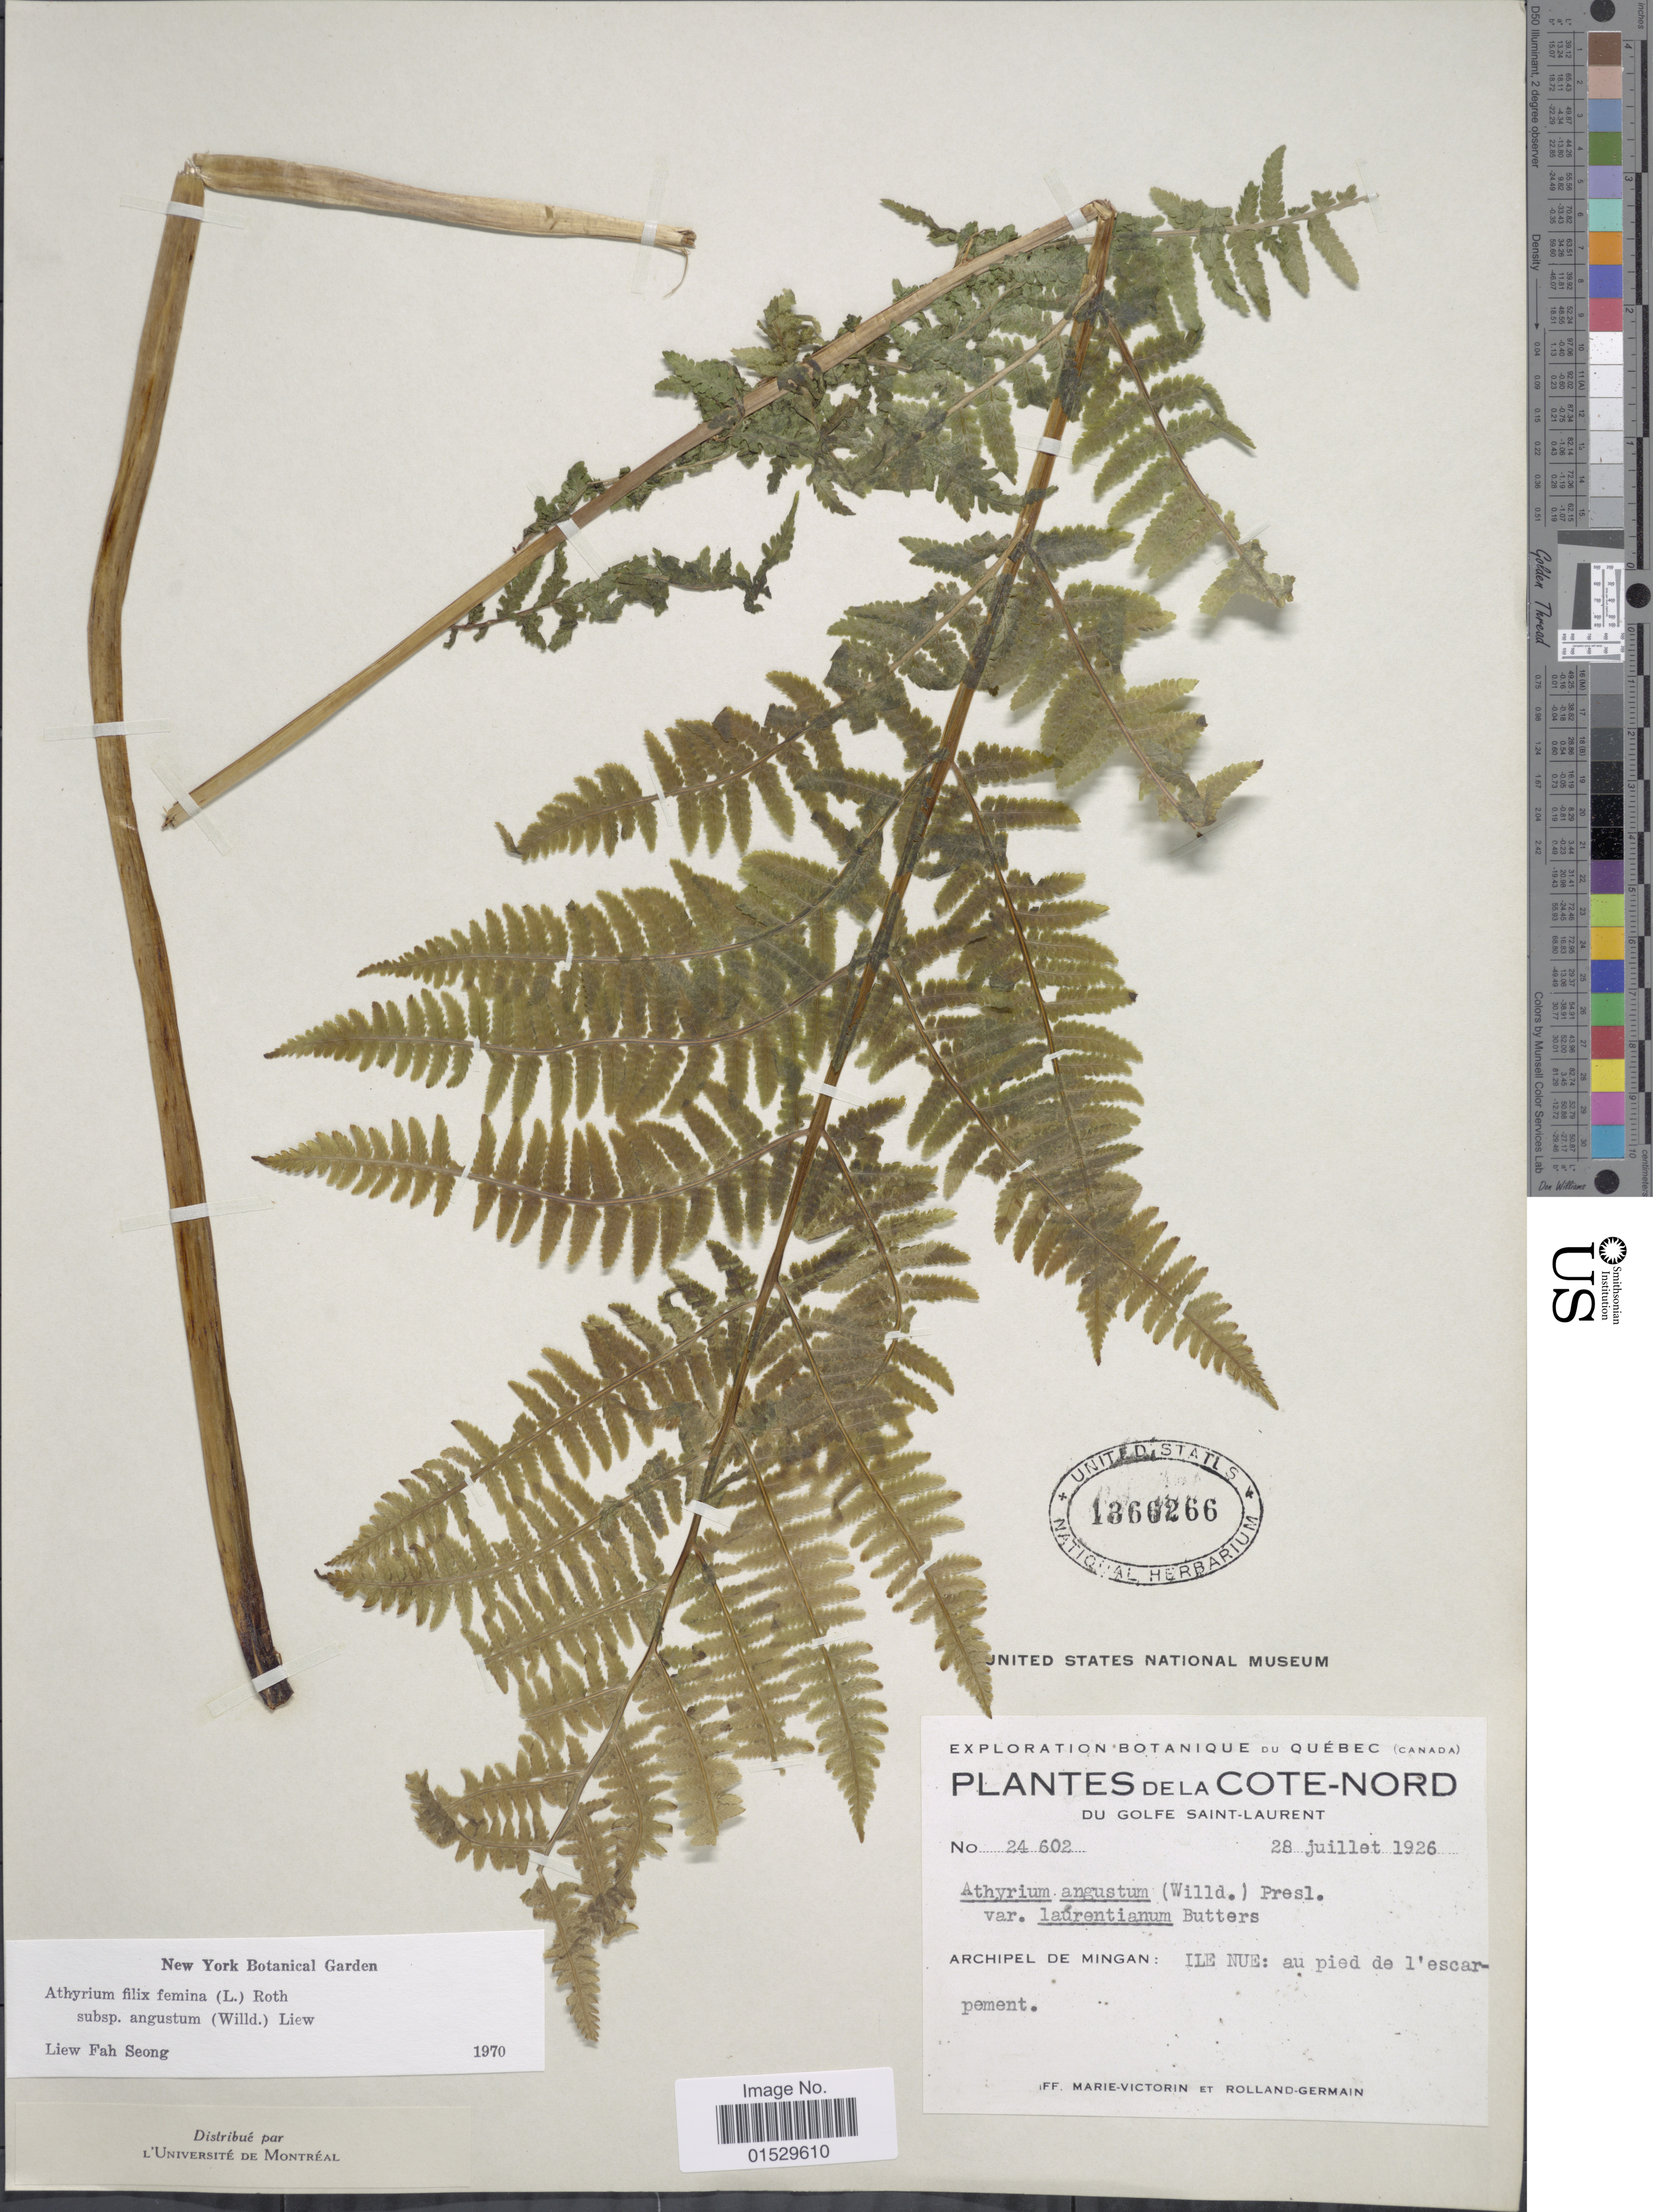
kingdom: Plantae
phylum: Tracheophyta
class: Polypodiopsida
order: Polypodiales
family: Athyriaceae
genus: Athyrium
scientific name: Athyrium filix-femina subsp. angustatum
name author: (Willd.) R.T. Clausen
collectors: Fr. Marie-Victorin & Rolland-Germain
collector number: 24602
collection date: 1926-07-28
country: Canada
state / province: Quebec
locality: Cote-Nord, Golfe Saint-Laurent, Archipel de Mingan: Ile Nue: au pied de l'escarpement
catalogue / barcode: US 1366266